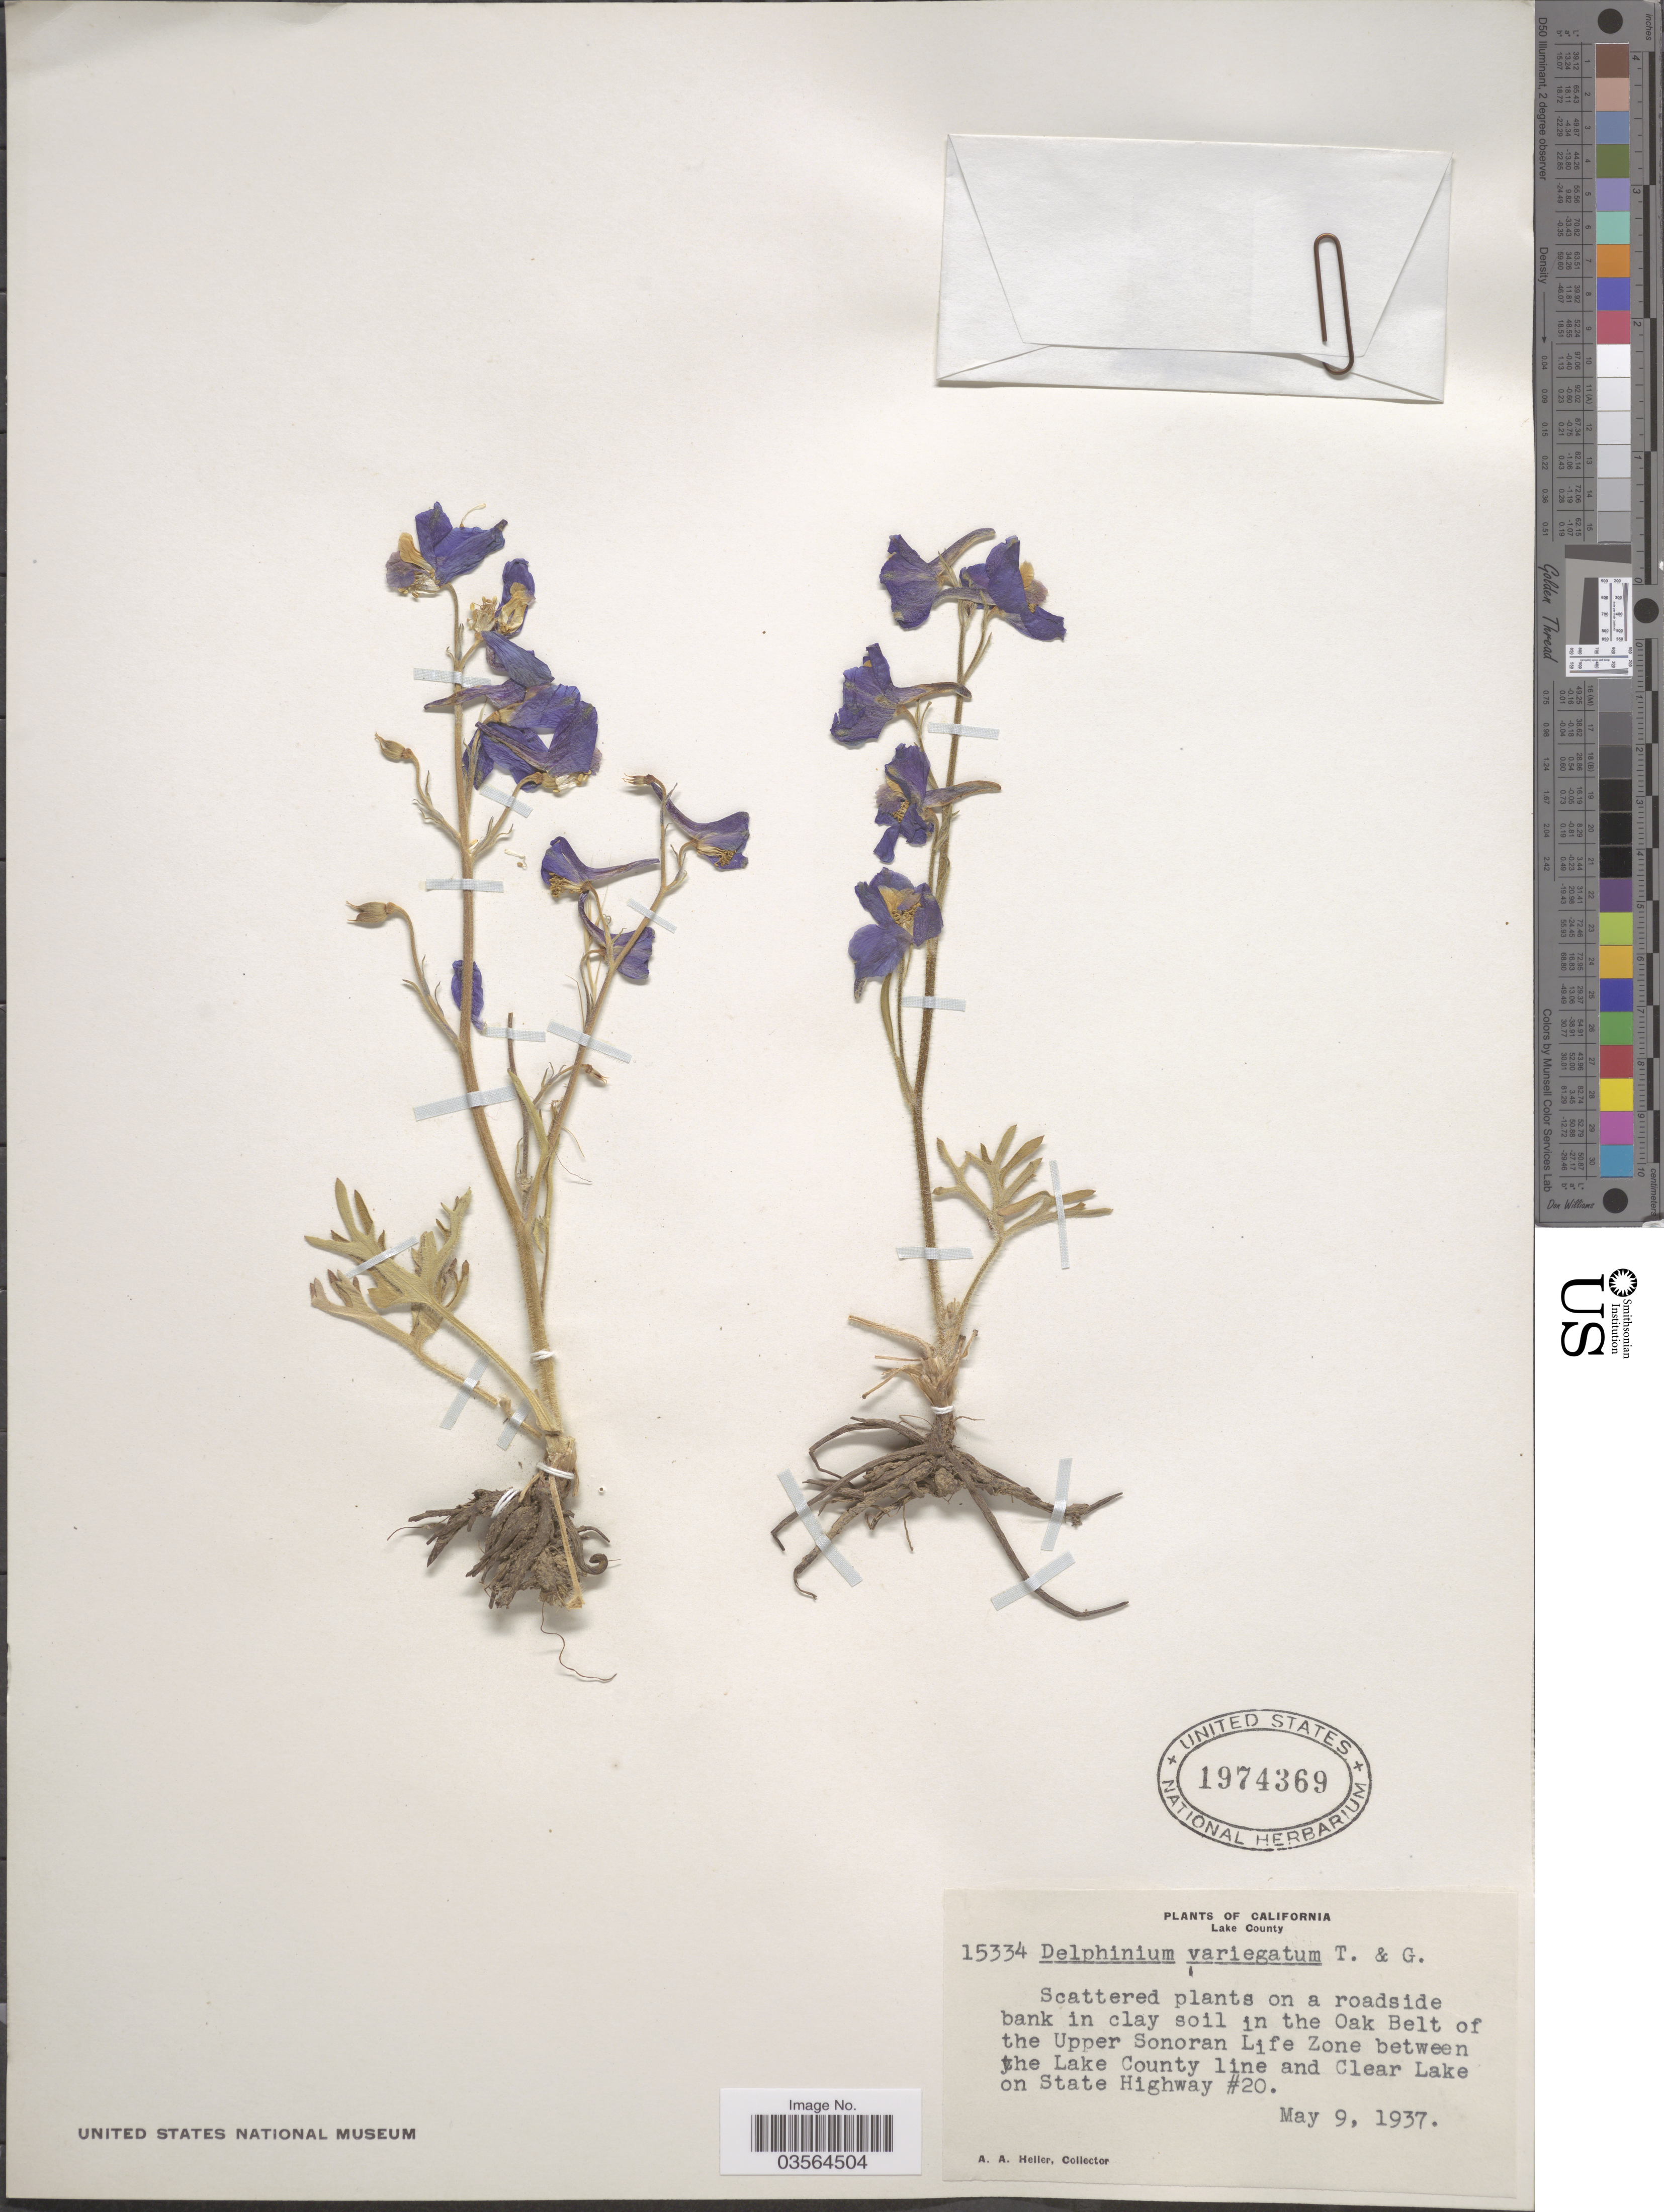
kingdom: Plantae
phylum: Tracheophyta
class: Magnoliopsida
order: Ranunculales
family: Ranunculaceae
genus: Delphinium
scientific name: Delphinium variegatum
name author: Torr. & A. Gray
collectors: A. A. Heller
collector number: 15334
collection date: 1937-05-09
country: United States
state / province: California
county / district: Lake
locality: Lake County. Oak Belt of the Upper Sonoran Life Zone between the Lake County line and Clear Lake on State Highway #20.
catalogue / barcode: US 1974369